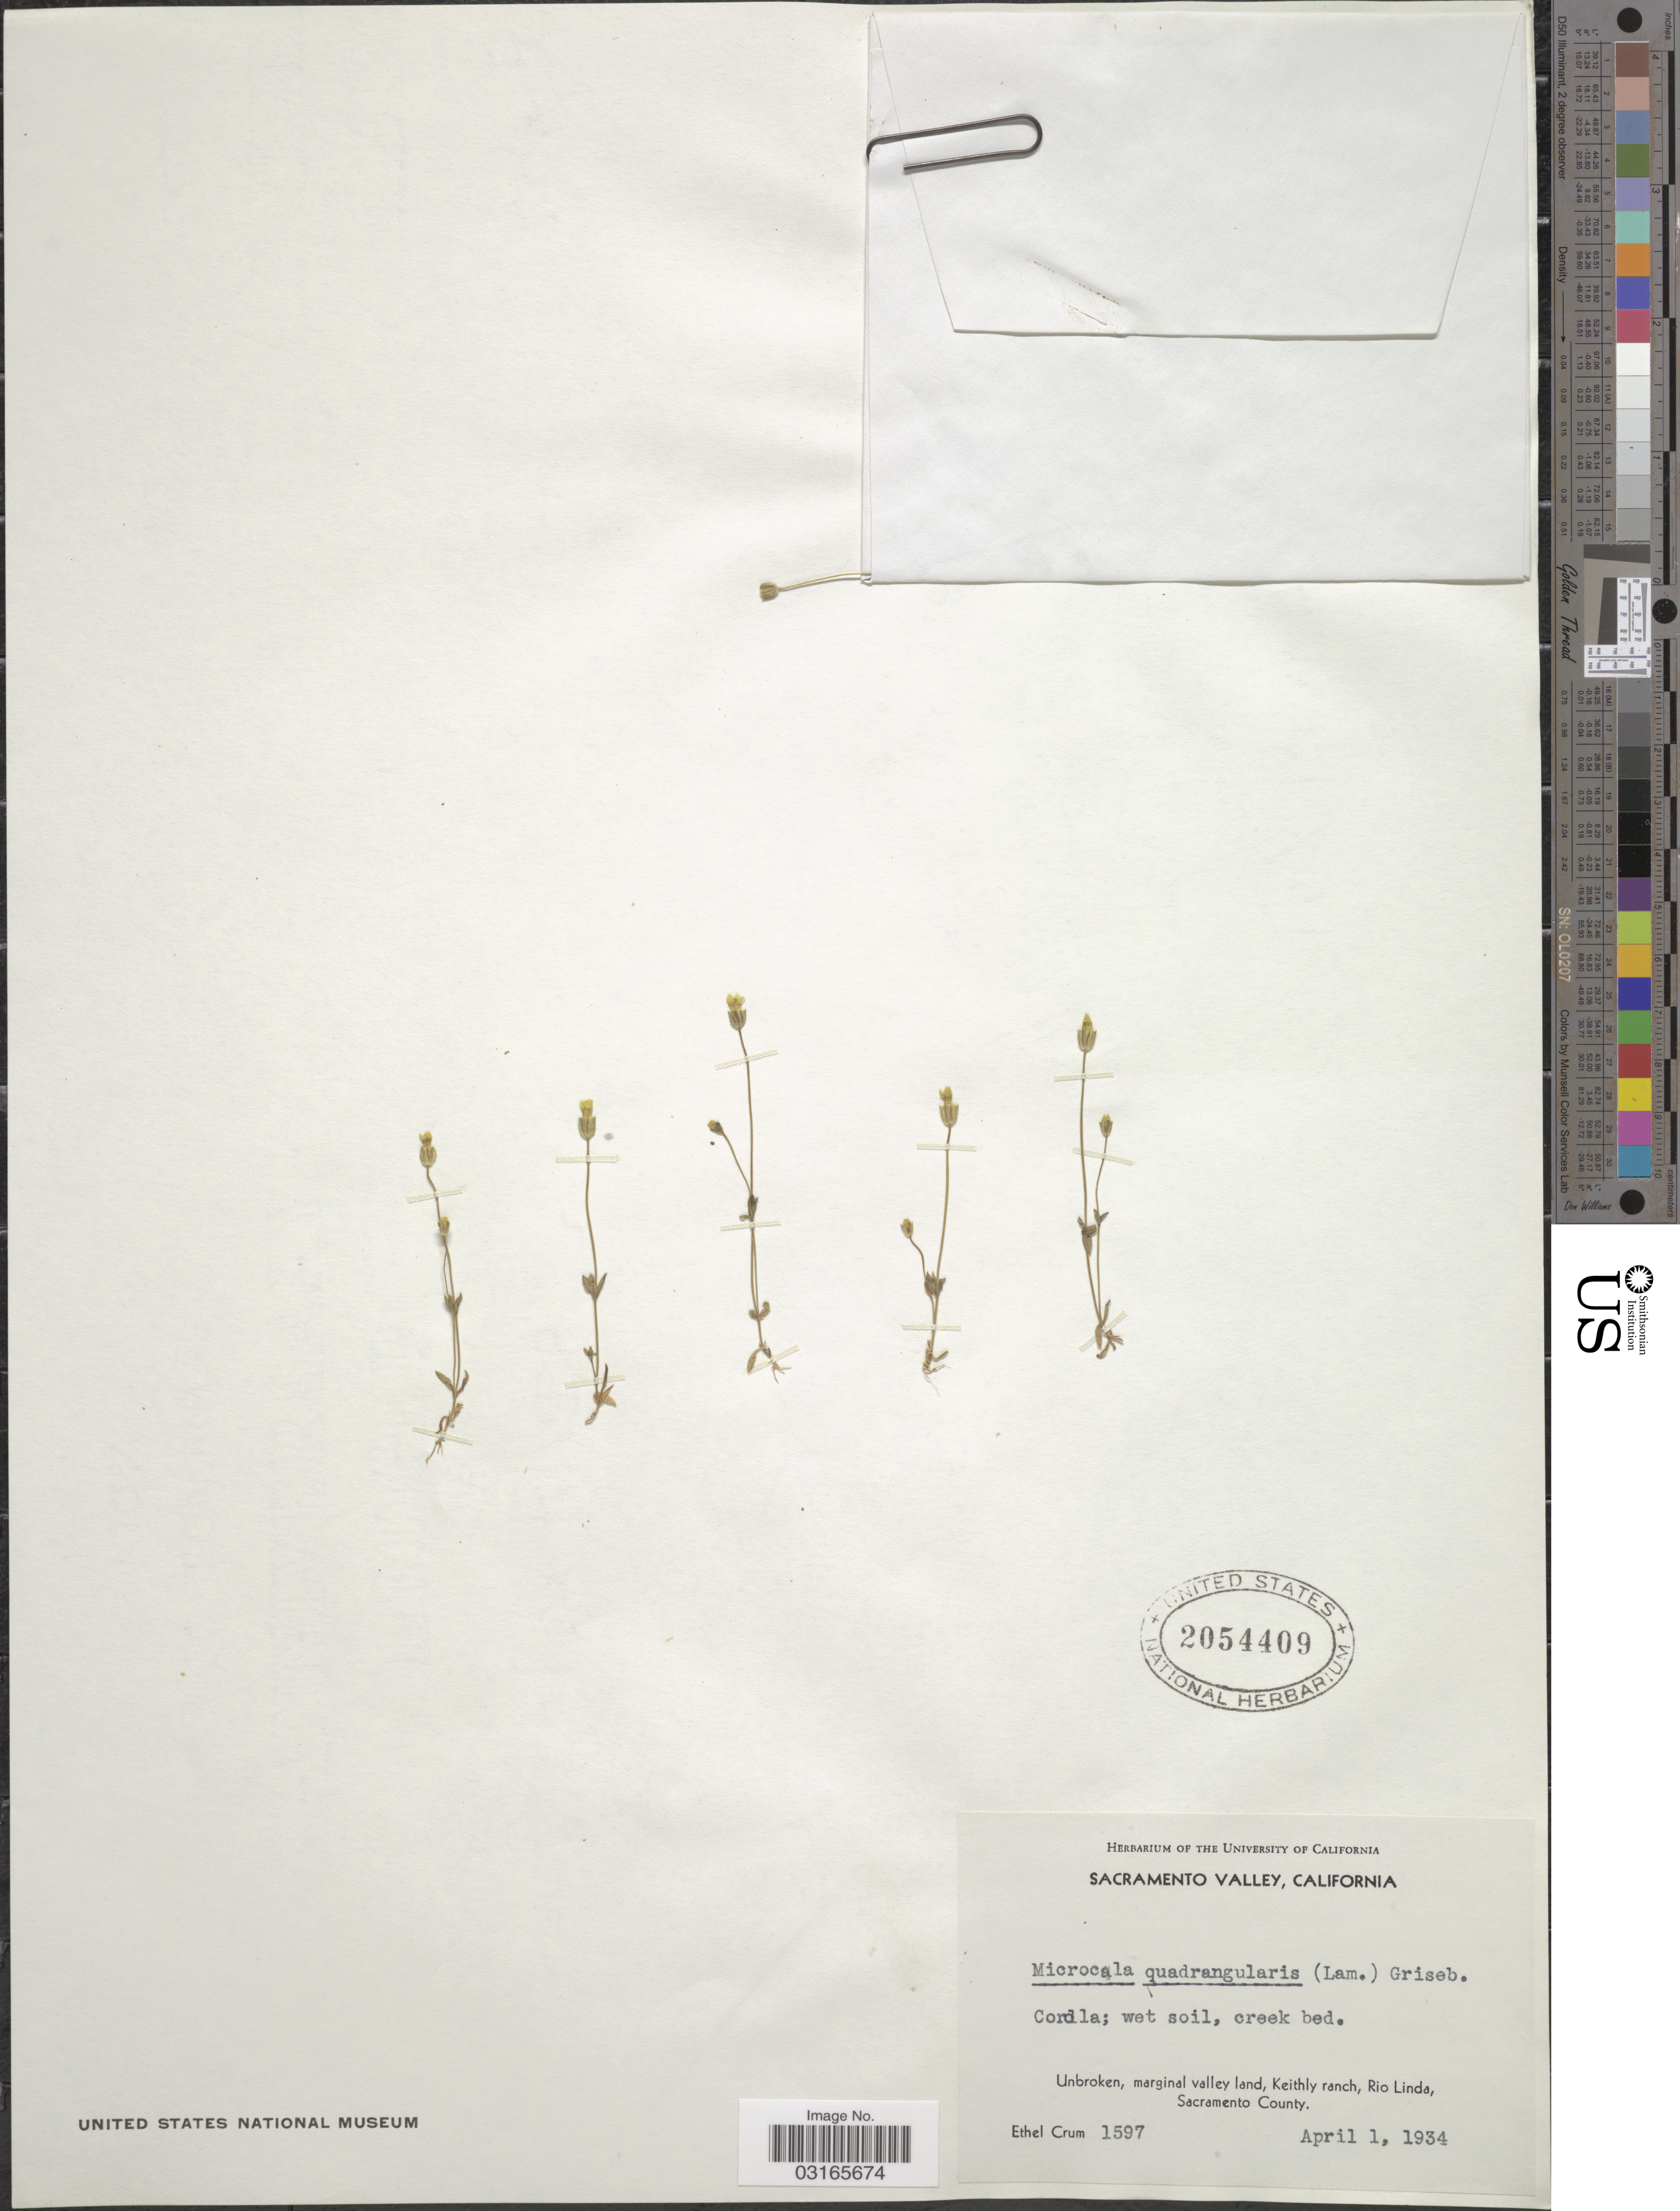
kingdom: Plantae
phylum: Tracheophyta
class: Magnoliopsida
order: Gentianales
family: Gentianaceae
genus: Microcala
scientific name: Microcala quadrangularis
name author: (Dombey ex Lam.) Griseb.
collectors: E. K. Crum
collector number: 1597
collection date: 1934-04-01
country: United States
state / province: California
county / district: Sacramento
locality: Sacramento Valley. Unbroken, marginal valley land, Keithly ranch, Rio Linda, Sacramento County.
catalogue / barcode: US 2054409